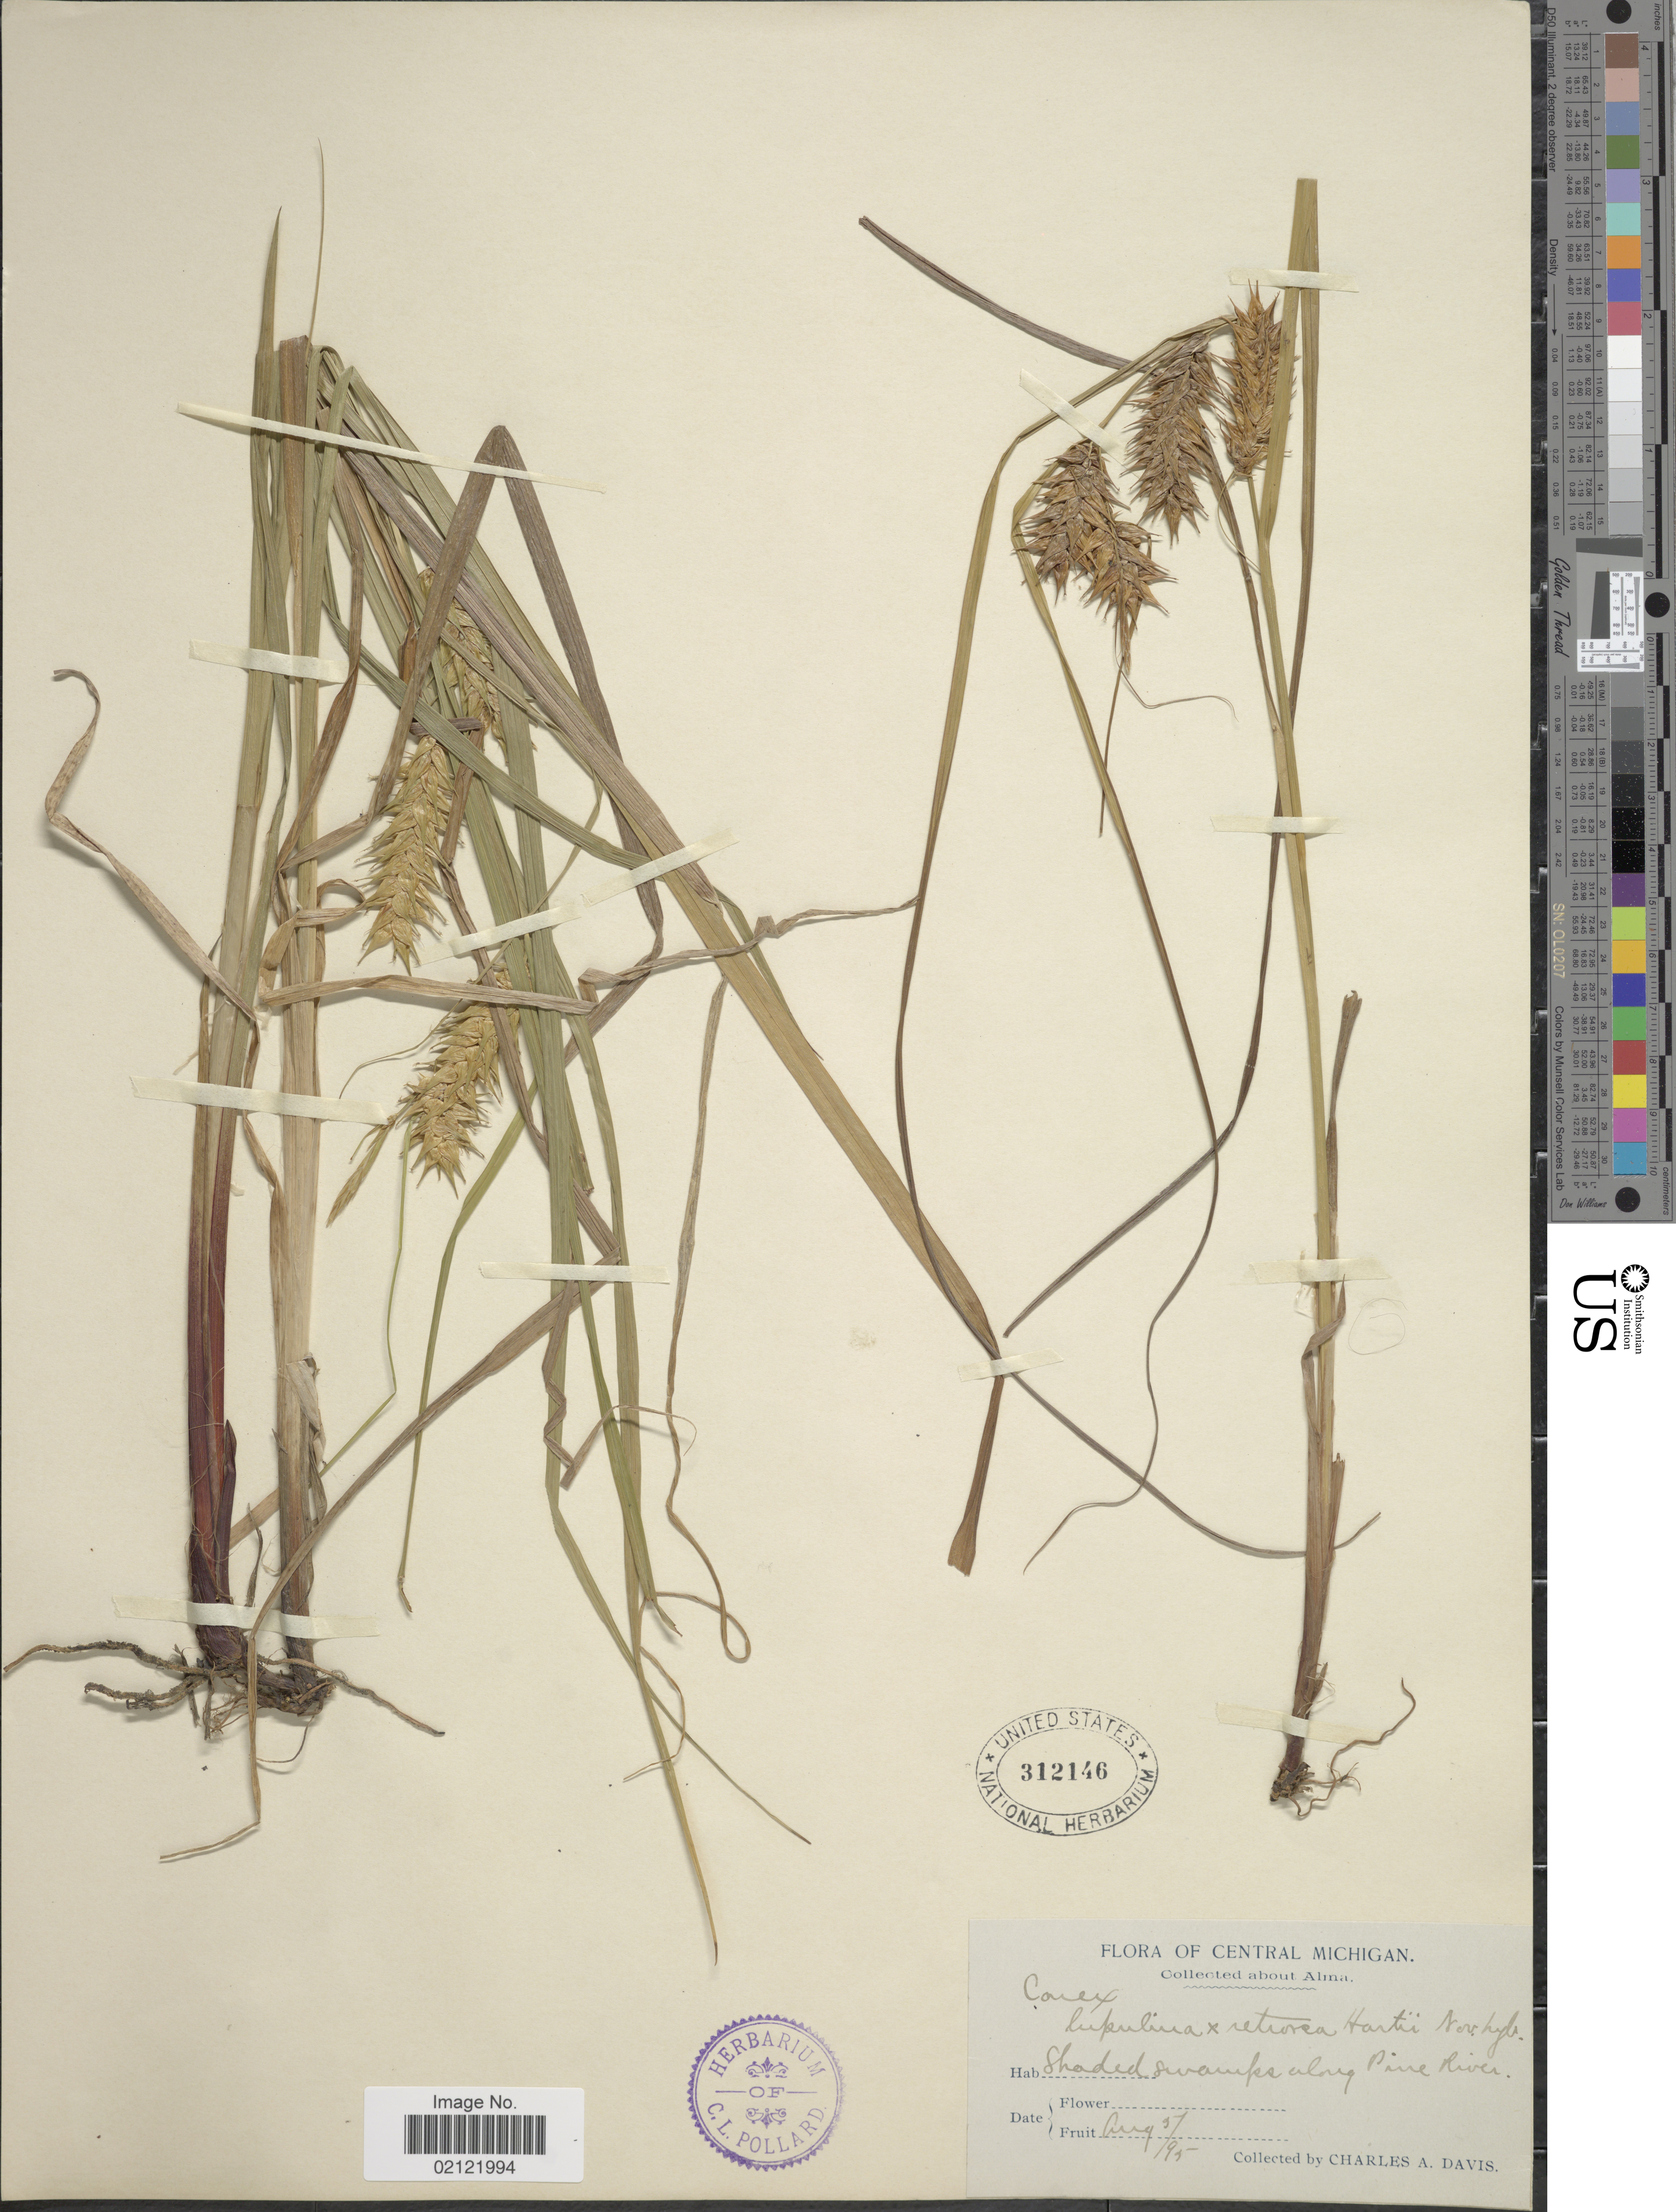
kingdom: Plantae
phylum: Tracheophyta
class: Liliopsida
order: Poales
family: Cyperaceae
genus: Carex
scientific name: Carex lupulina x C. retrorsa Schwein.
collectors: C. Davis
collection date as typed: Transcribed d/m/y: 5/8/95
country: United States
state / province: Michigan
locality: Central Michigan. Collected about Alma. Shaded swamps along Pine River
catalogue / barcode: US 312146